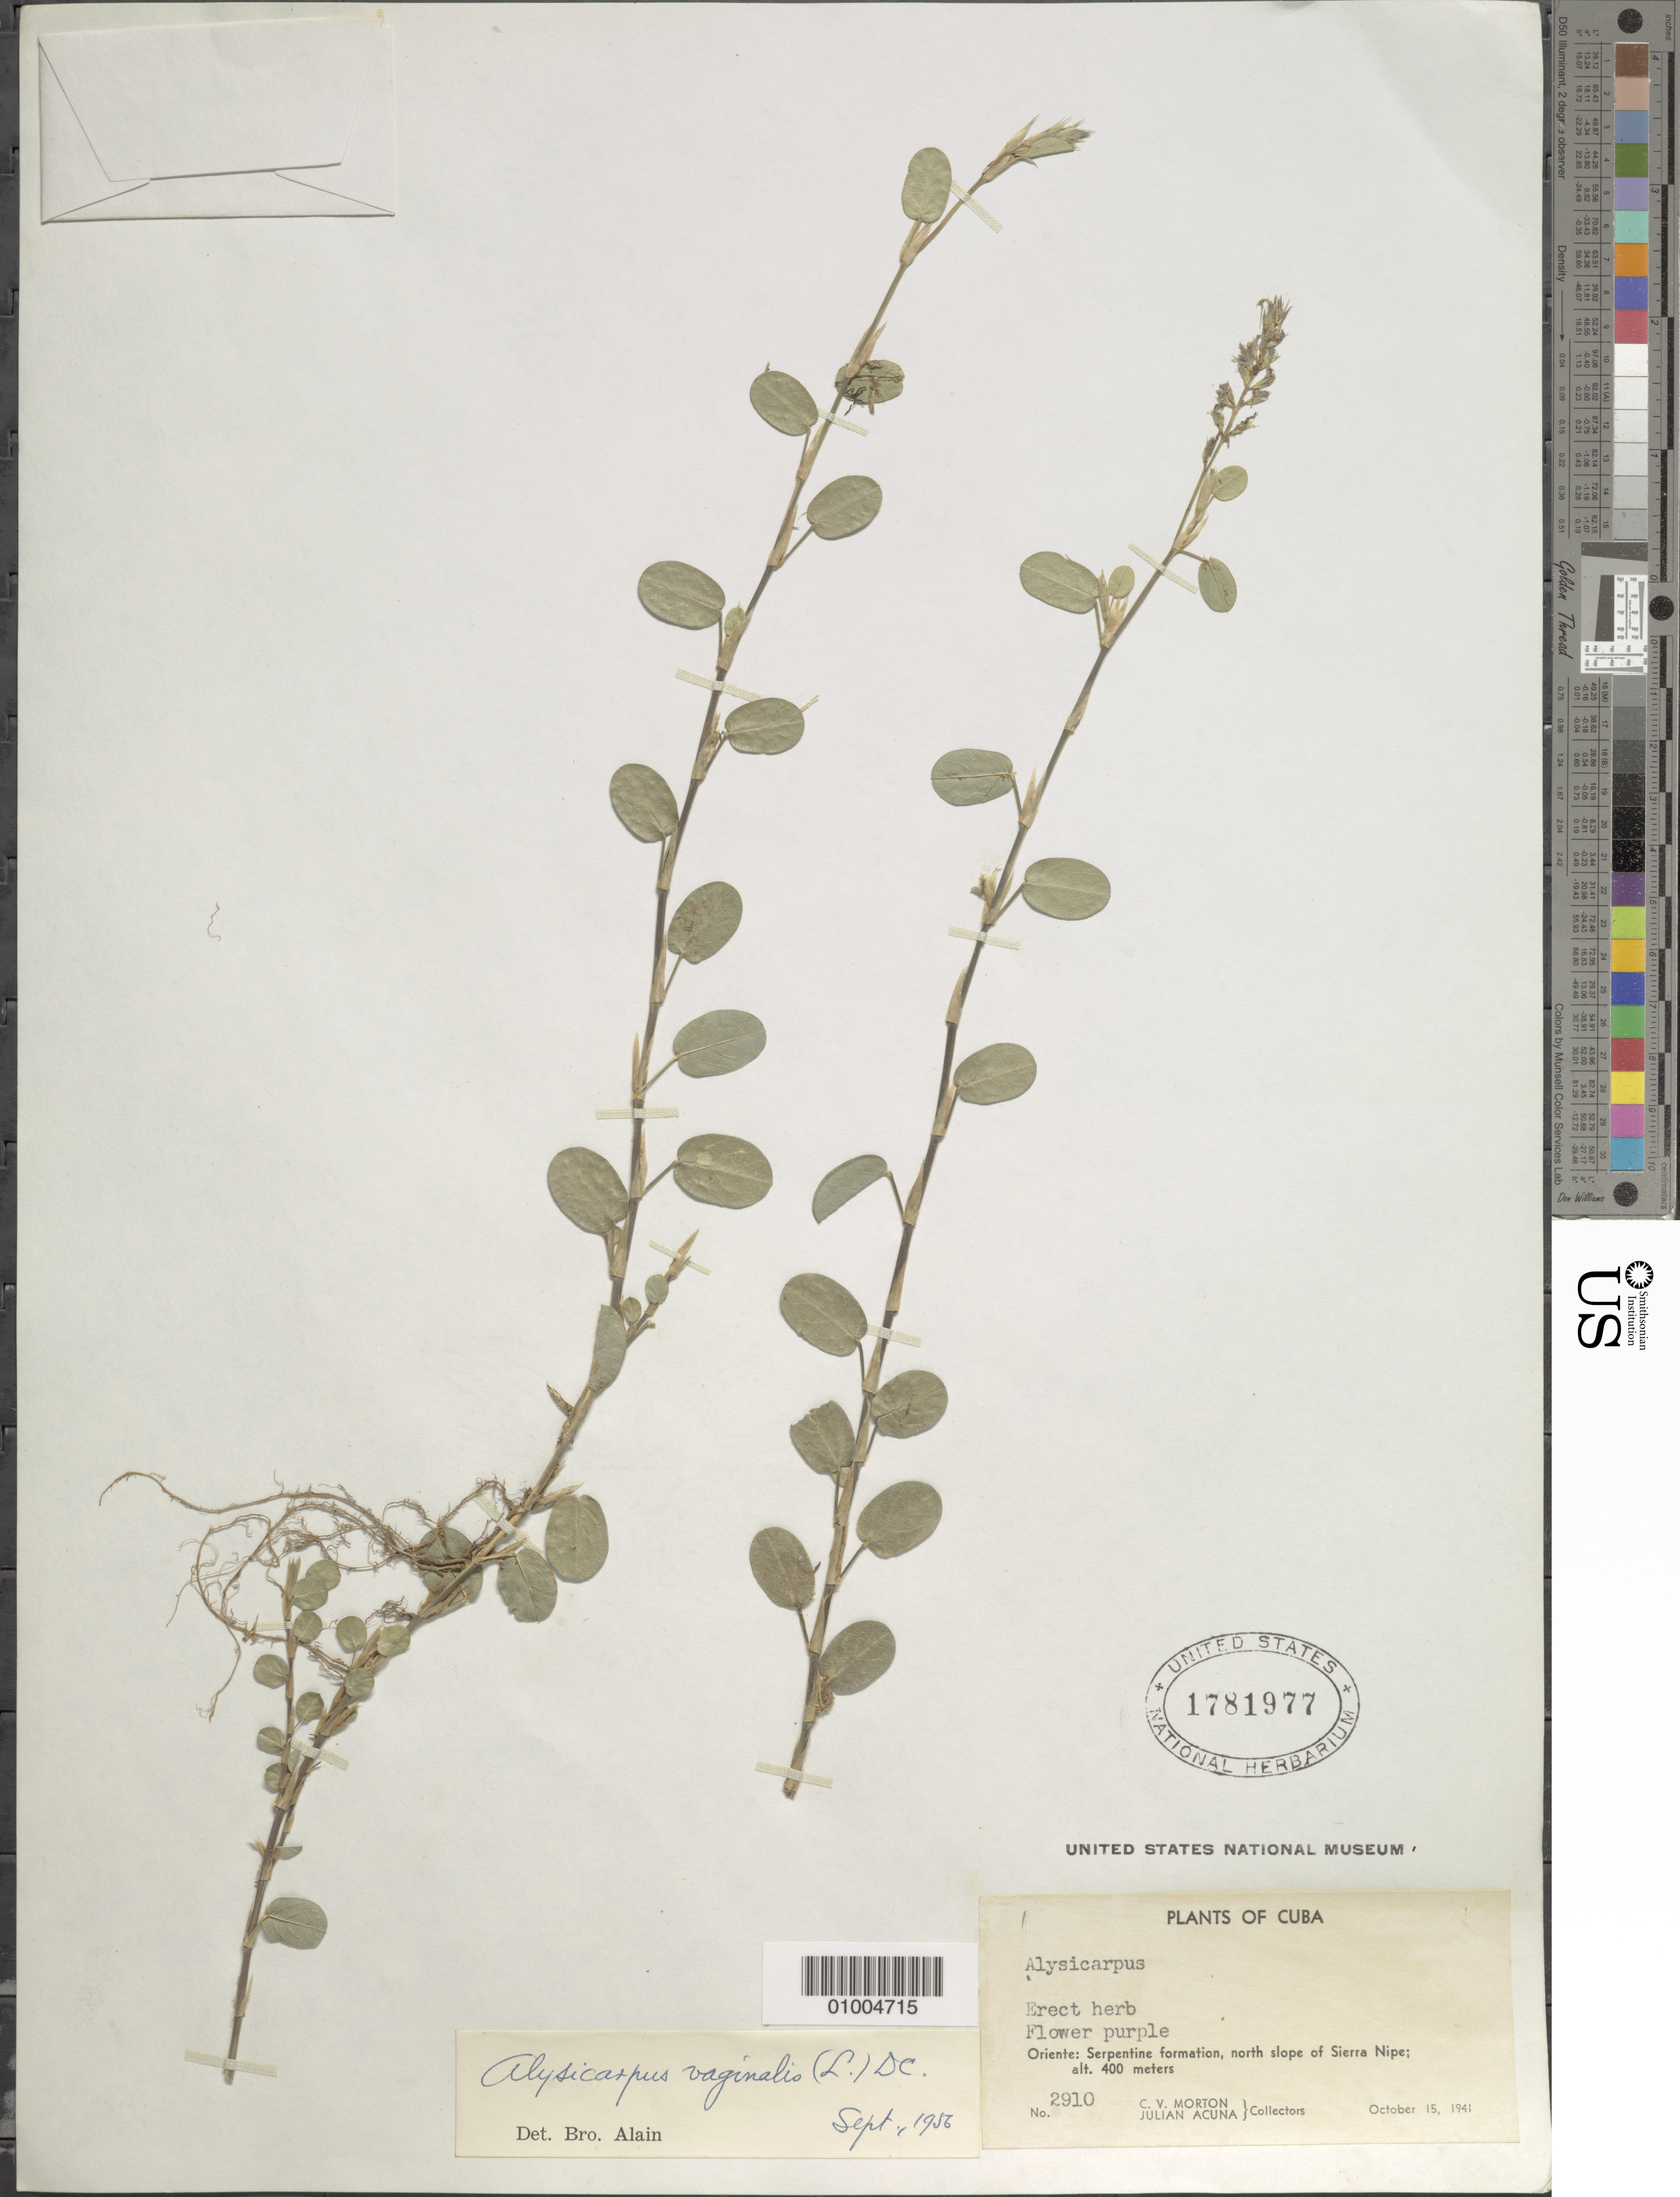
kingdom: Plantae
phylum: Tracheophyta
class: Magnoliopsida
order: Fabales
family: Fabaceae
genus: Alysicarpus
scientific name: Alysicarpus vaginalis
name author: (L.) DC.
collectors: C. V. Morton & J. Acuña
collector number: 2910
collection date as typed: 15 Oct 1941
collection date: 1941-10-15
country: Cuba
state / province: Holguín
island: Cuba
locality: Serpintine formation, N slope of Sierra Nipe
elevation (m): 400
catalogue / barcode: US 1781977